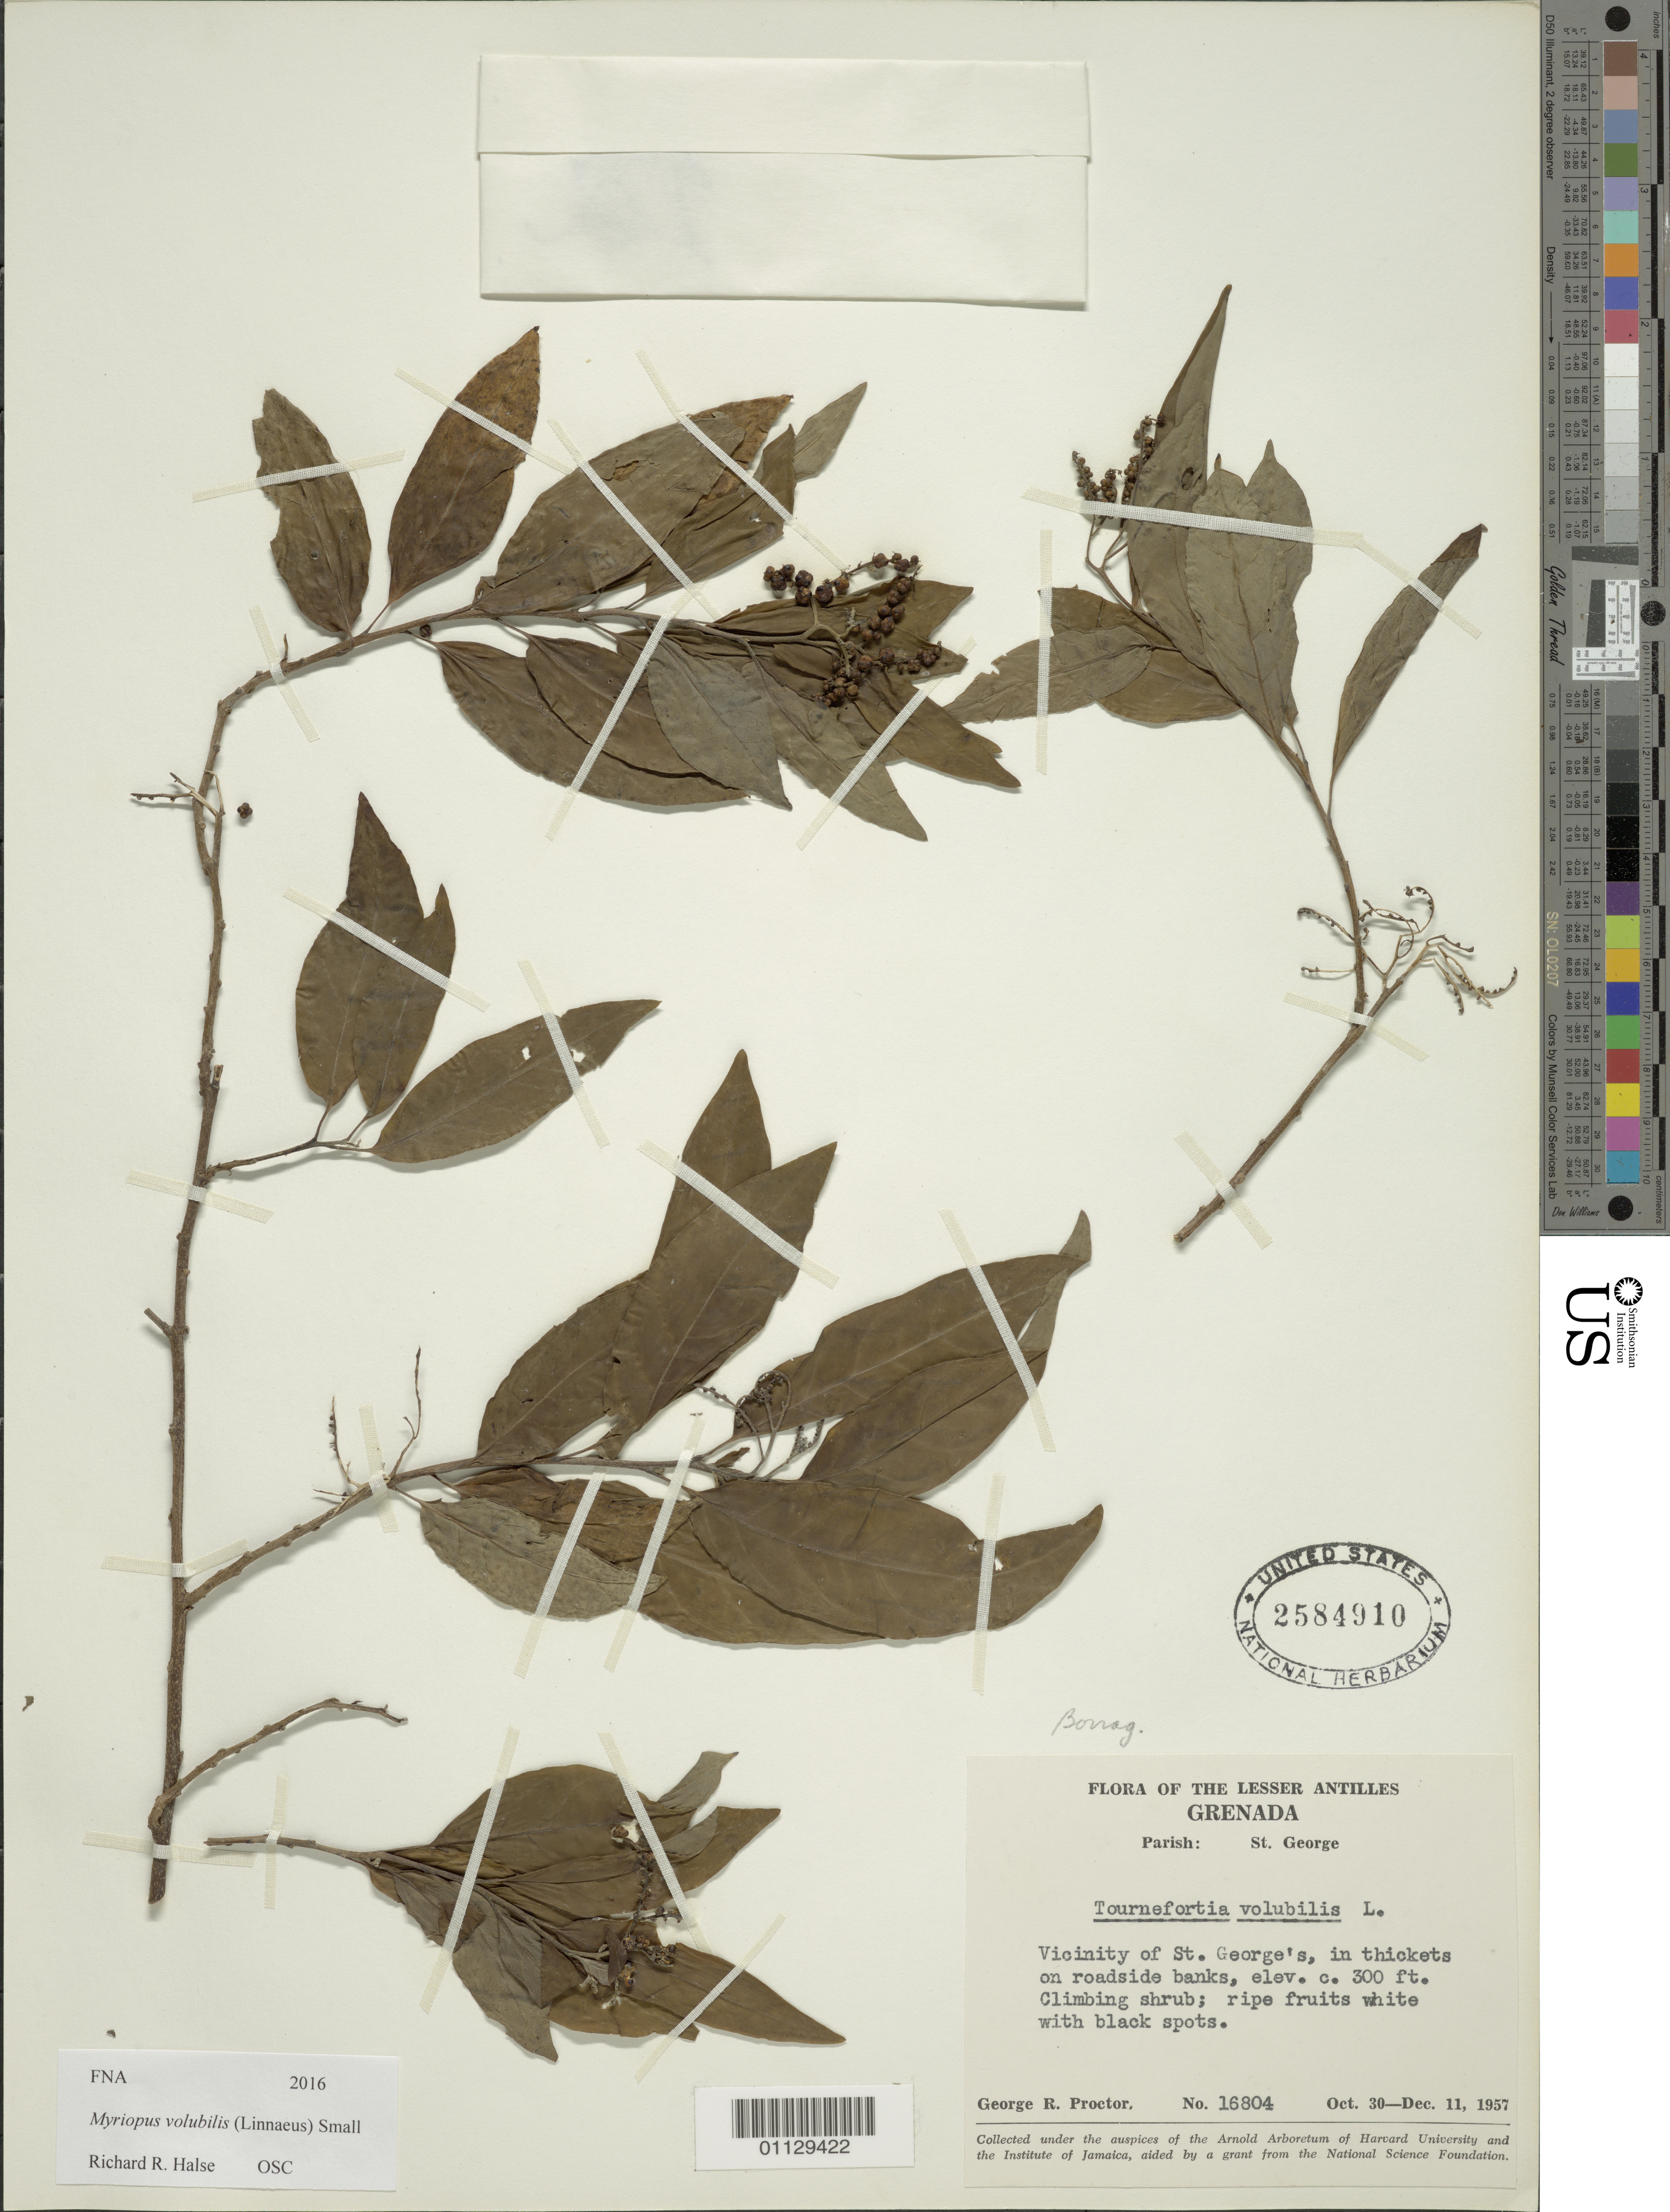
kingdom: Plantae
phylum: Tracheophyta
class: Magnoliopsida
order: Boraginales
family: Heliotropiaceae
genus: Tournefortia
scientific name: Tournefortia volubilis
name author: L.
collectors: G. R. Proctor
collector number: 16804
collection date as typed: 30 Oct 1957 to 11 Dec 1957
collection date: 1957-10-30/1957-12-11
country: Grenada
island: Grenada I.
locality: Vicinity of St. George's, in thickets, on roadside banks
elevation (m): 91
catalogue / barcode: US 2584910